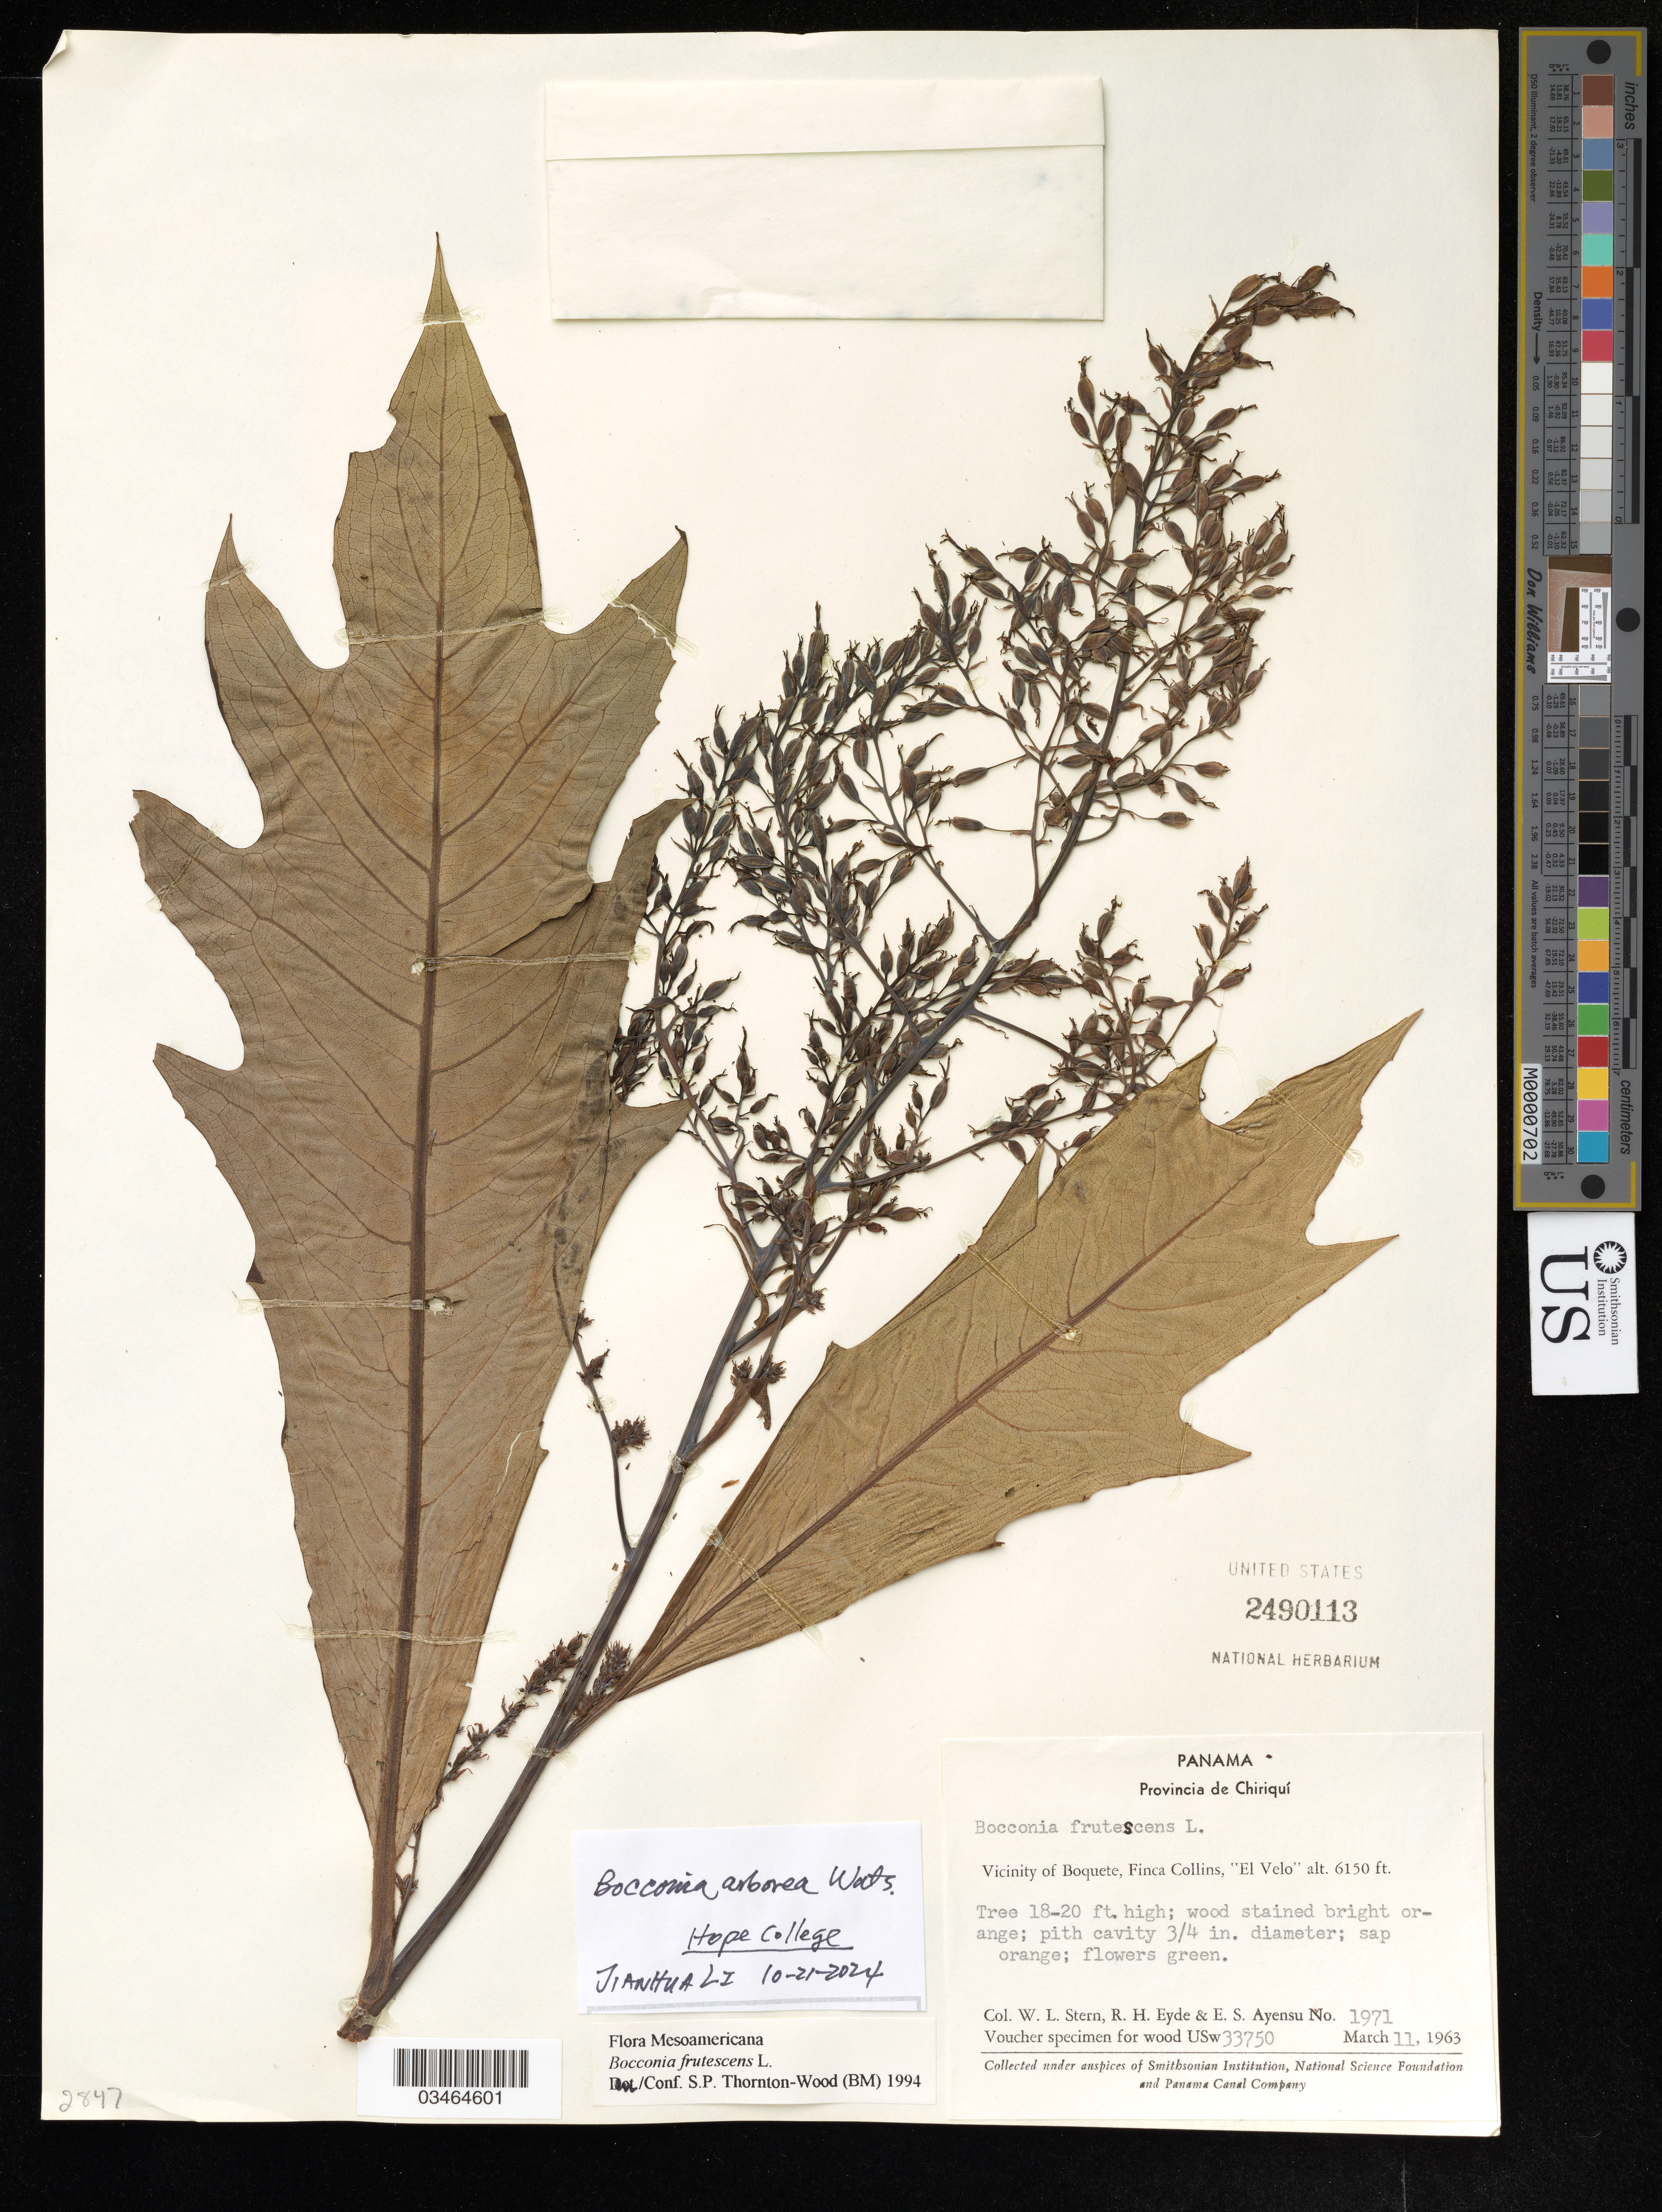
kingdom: Plantae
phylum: Tracheophyta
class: Magnoliopsida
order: Ranunculales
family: Papaveraceae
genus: Bocconia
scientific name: Bocconia arborea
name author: S. Watson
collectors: W. Stern, R. H. Eyde & S. Ayensu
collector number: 1971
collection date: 1963-03-11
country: Panama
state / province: Chiriqui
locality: Vicinity of Boquete, Finca Collins, "El Velo".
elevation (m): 1875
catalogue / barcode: US 2490113